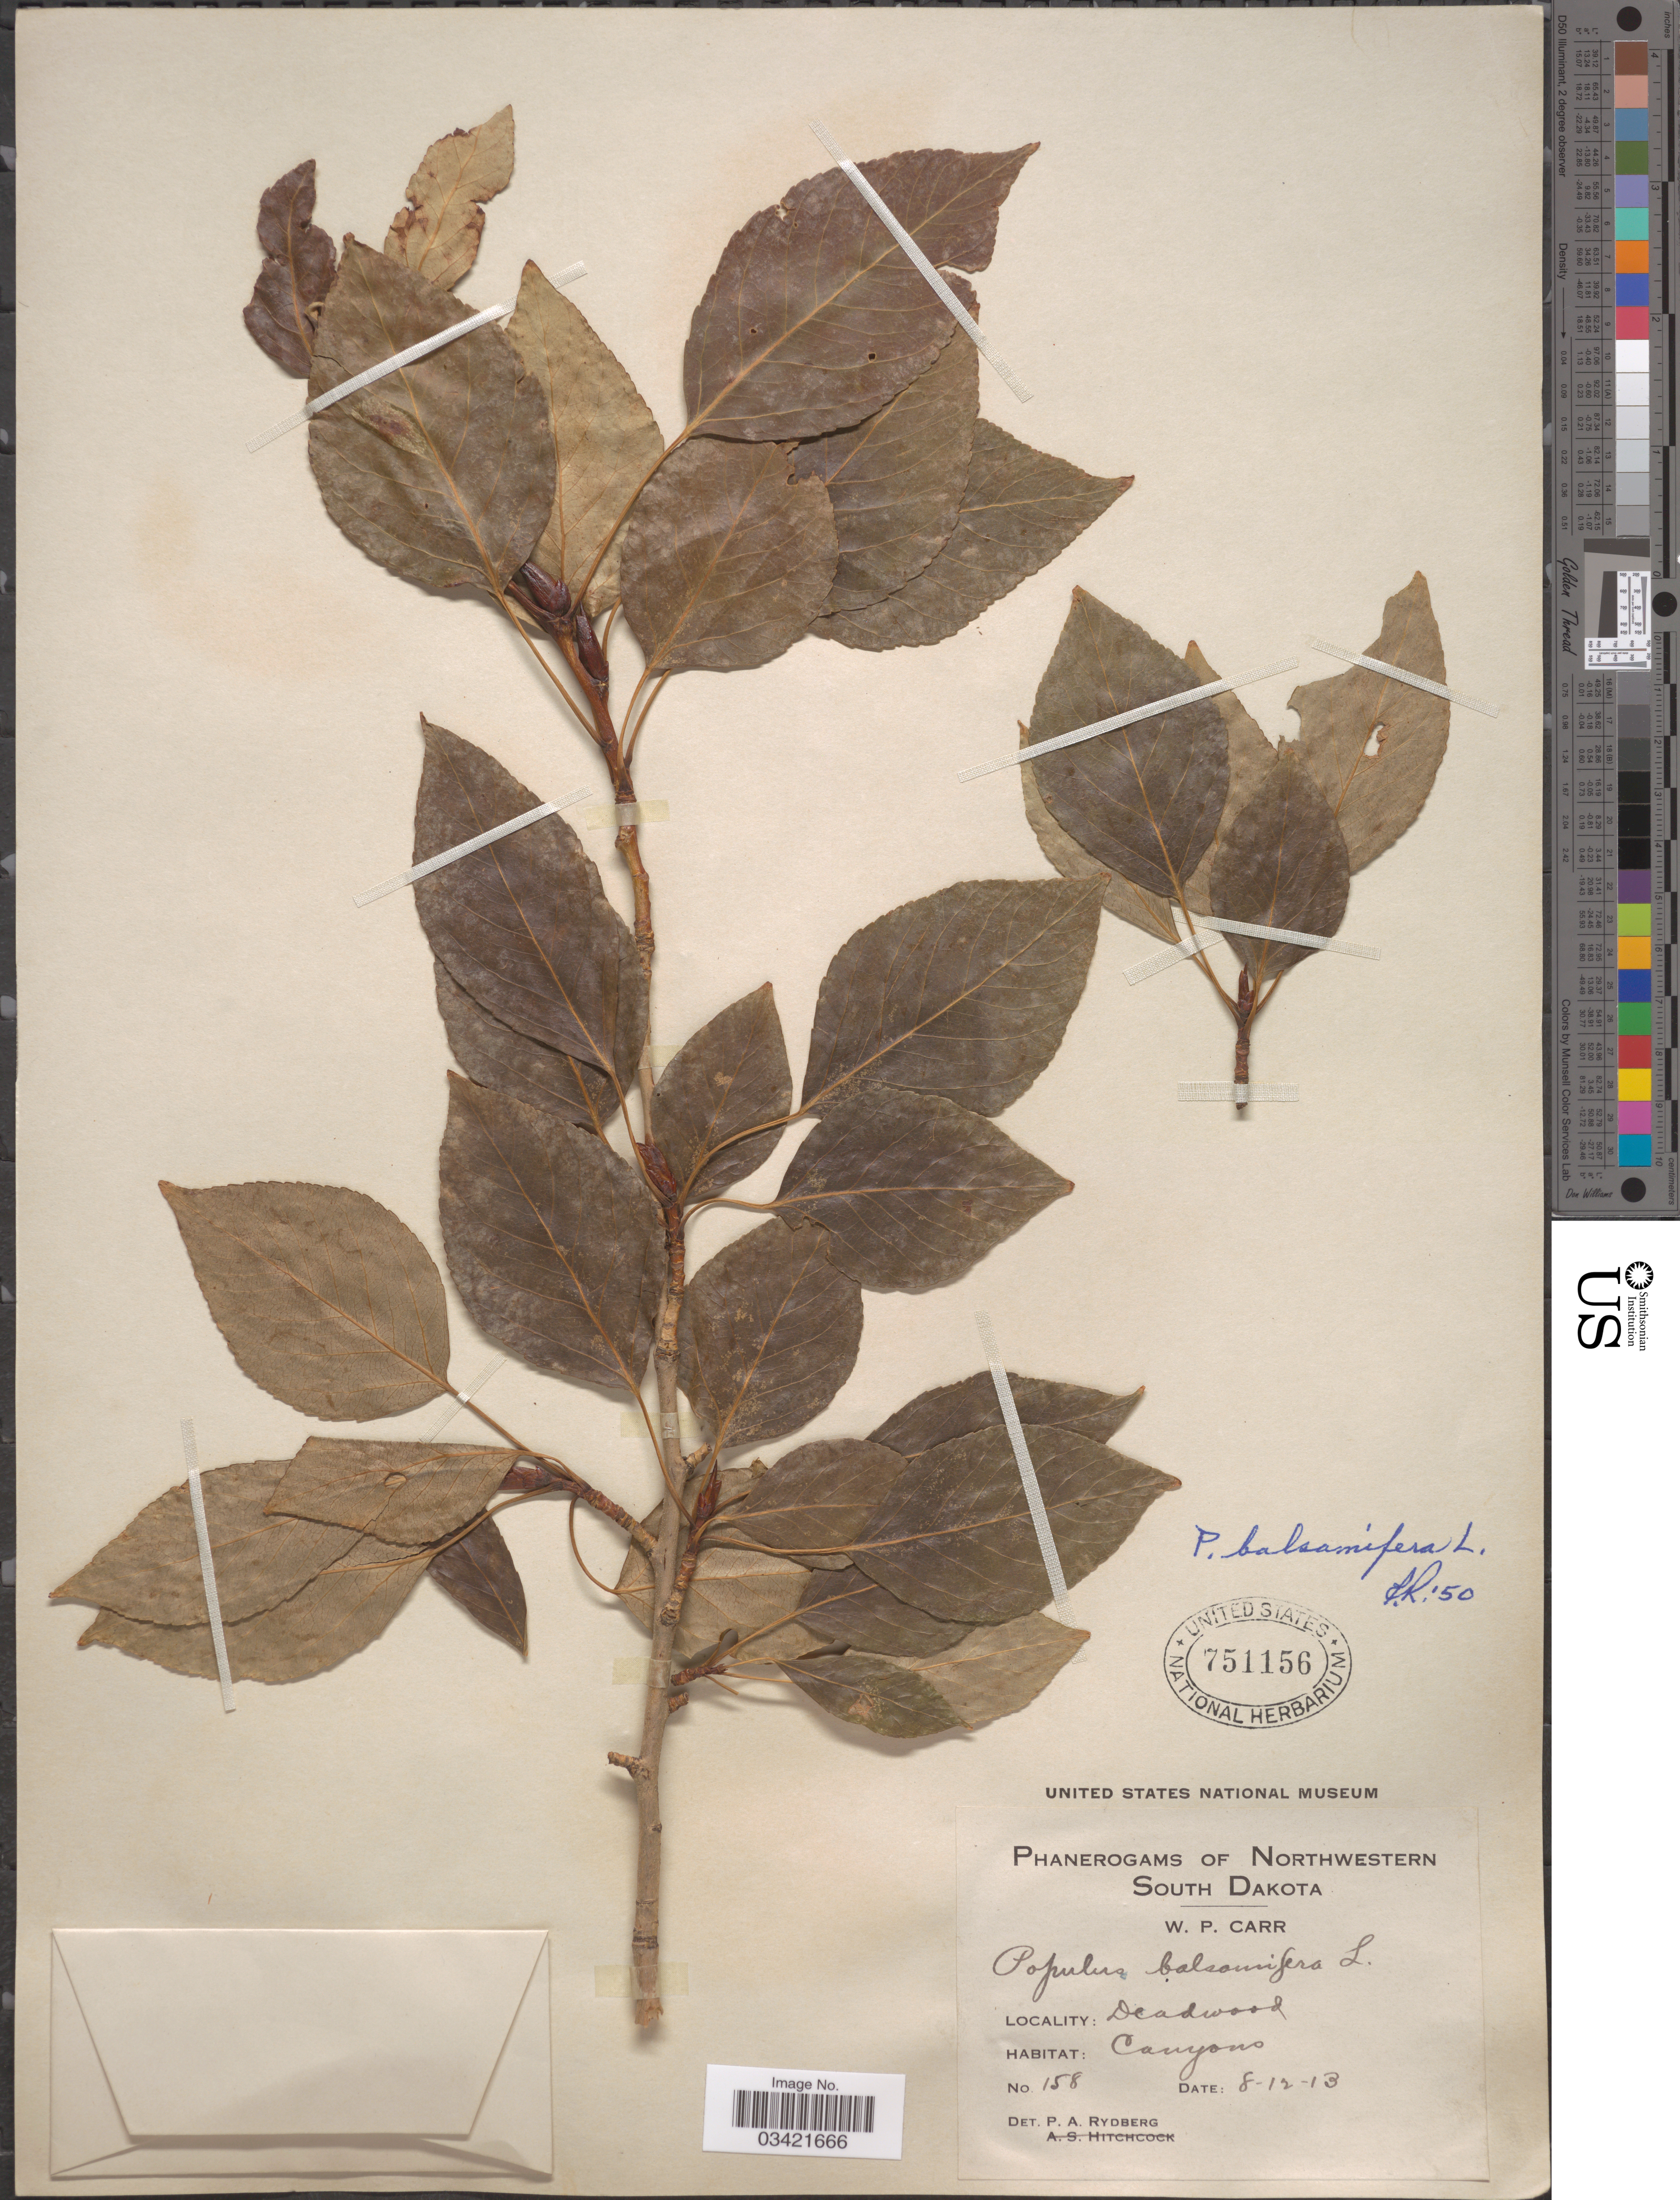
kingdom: Plantae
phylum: Tracheophyta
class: Magnoliopsida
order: Malpighiales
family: Salicaceae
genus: Populus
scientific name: Populus balsamifera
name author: L.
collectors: W. Carr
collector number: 158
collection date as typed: Transcribed d/m/y: 12/8/13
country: United States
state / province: South Dakota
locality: Deadwood. Canyons.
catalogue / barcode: US 751156